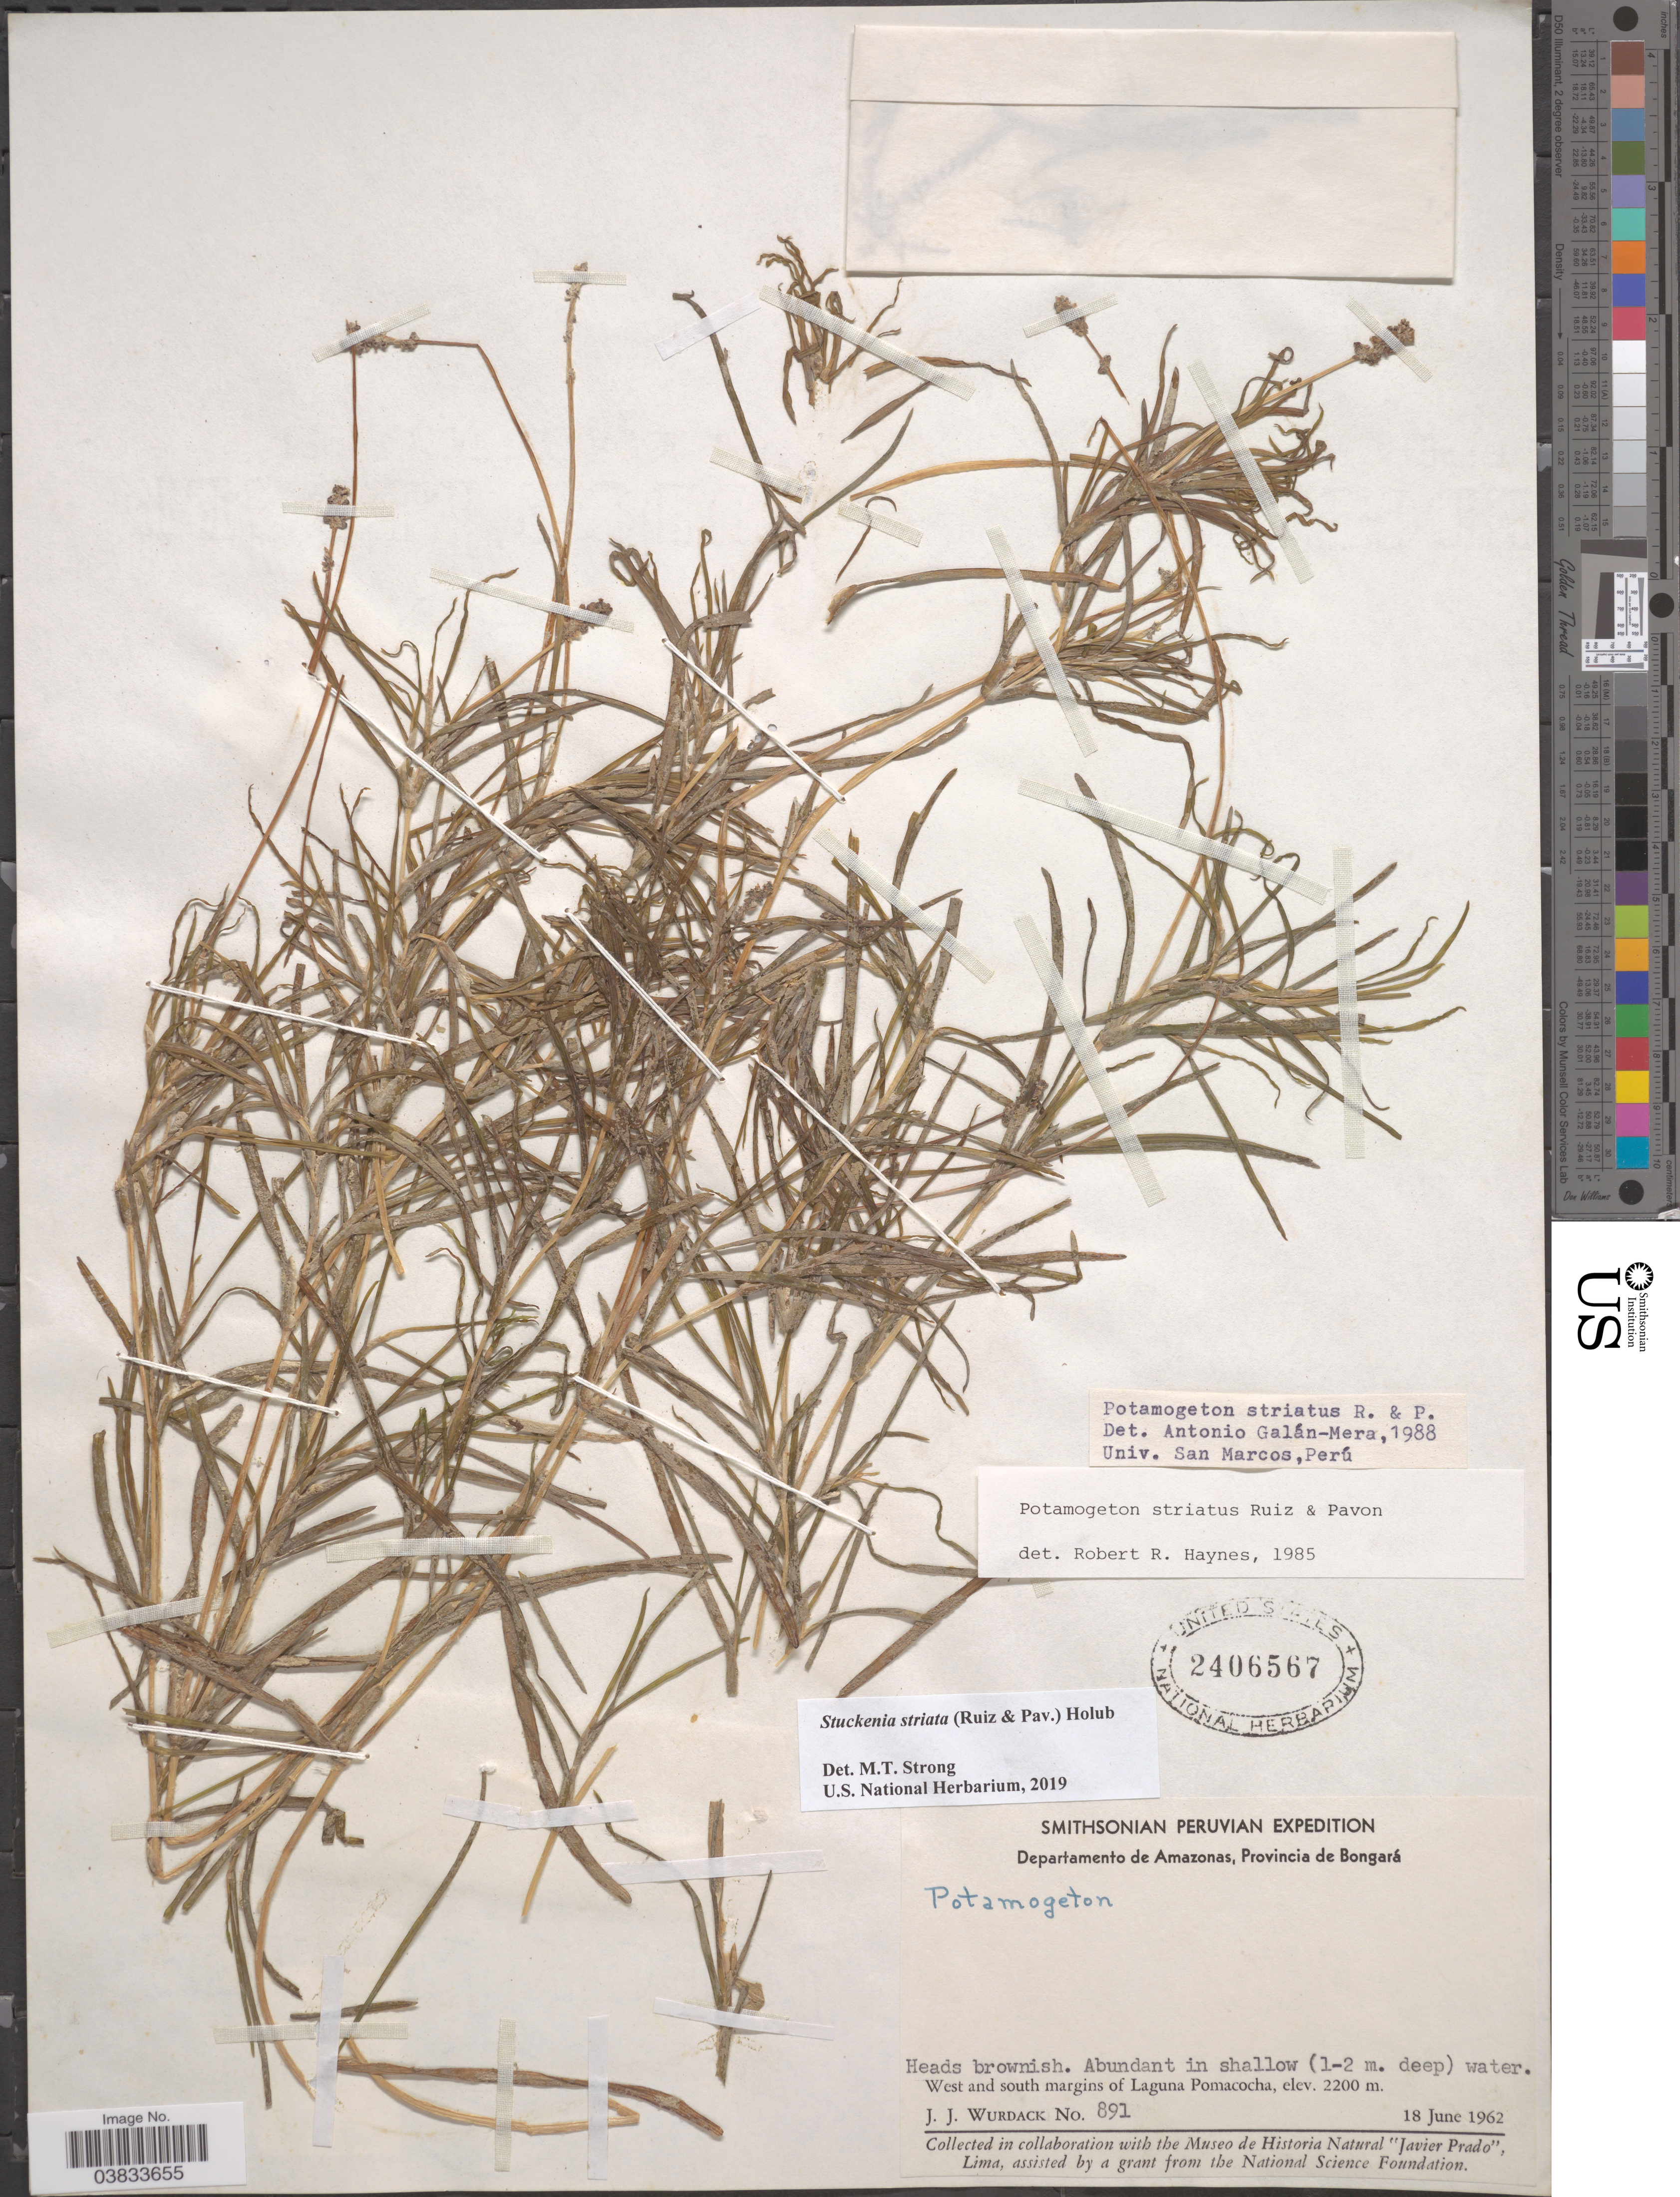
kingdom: Plantae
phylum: Tracheophyta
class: Liliopsida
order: Alismatales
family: Potamogetonaceae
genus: Stuckenia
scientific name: Stuckenia striata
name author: (Ruiz & Pav.) Holub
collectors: J. J. Wurdack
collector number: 891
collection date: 1962-06-18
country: Peru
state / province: Amazonas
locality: Departamento de Amazonas, Provincia de Bongará. West and south margins of Laguna Pomacocha.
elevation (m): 2200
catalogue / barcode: US 2406567